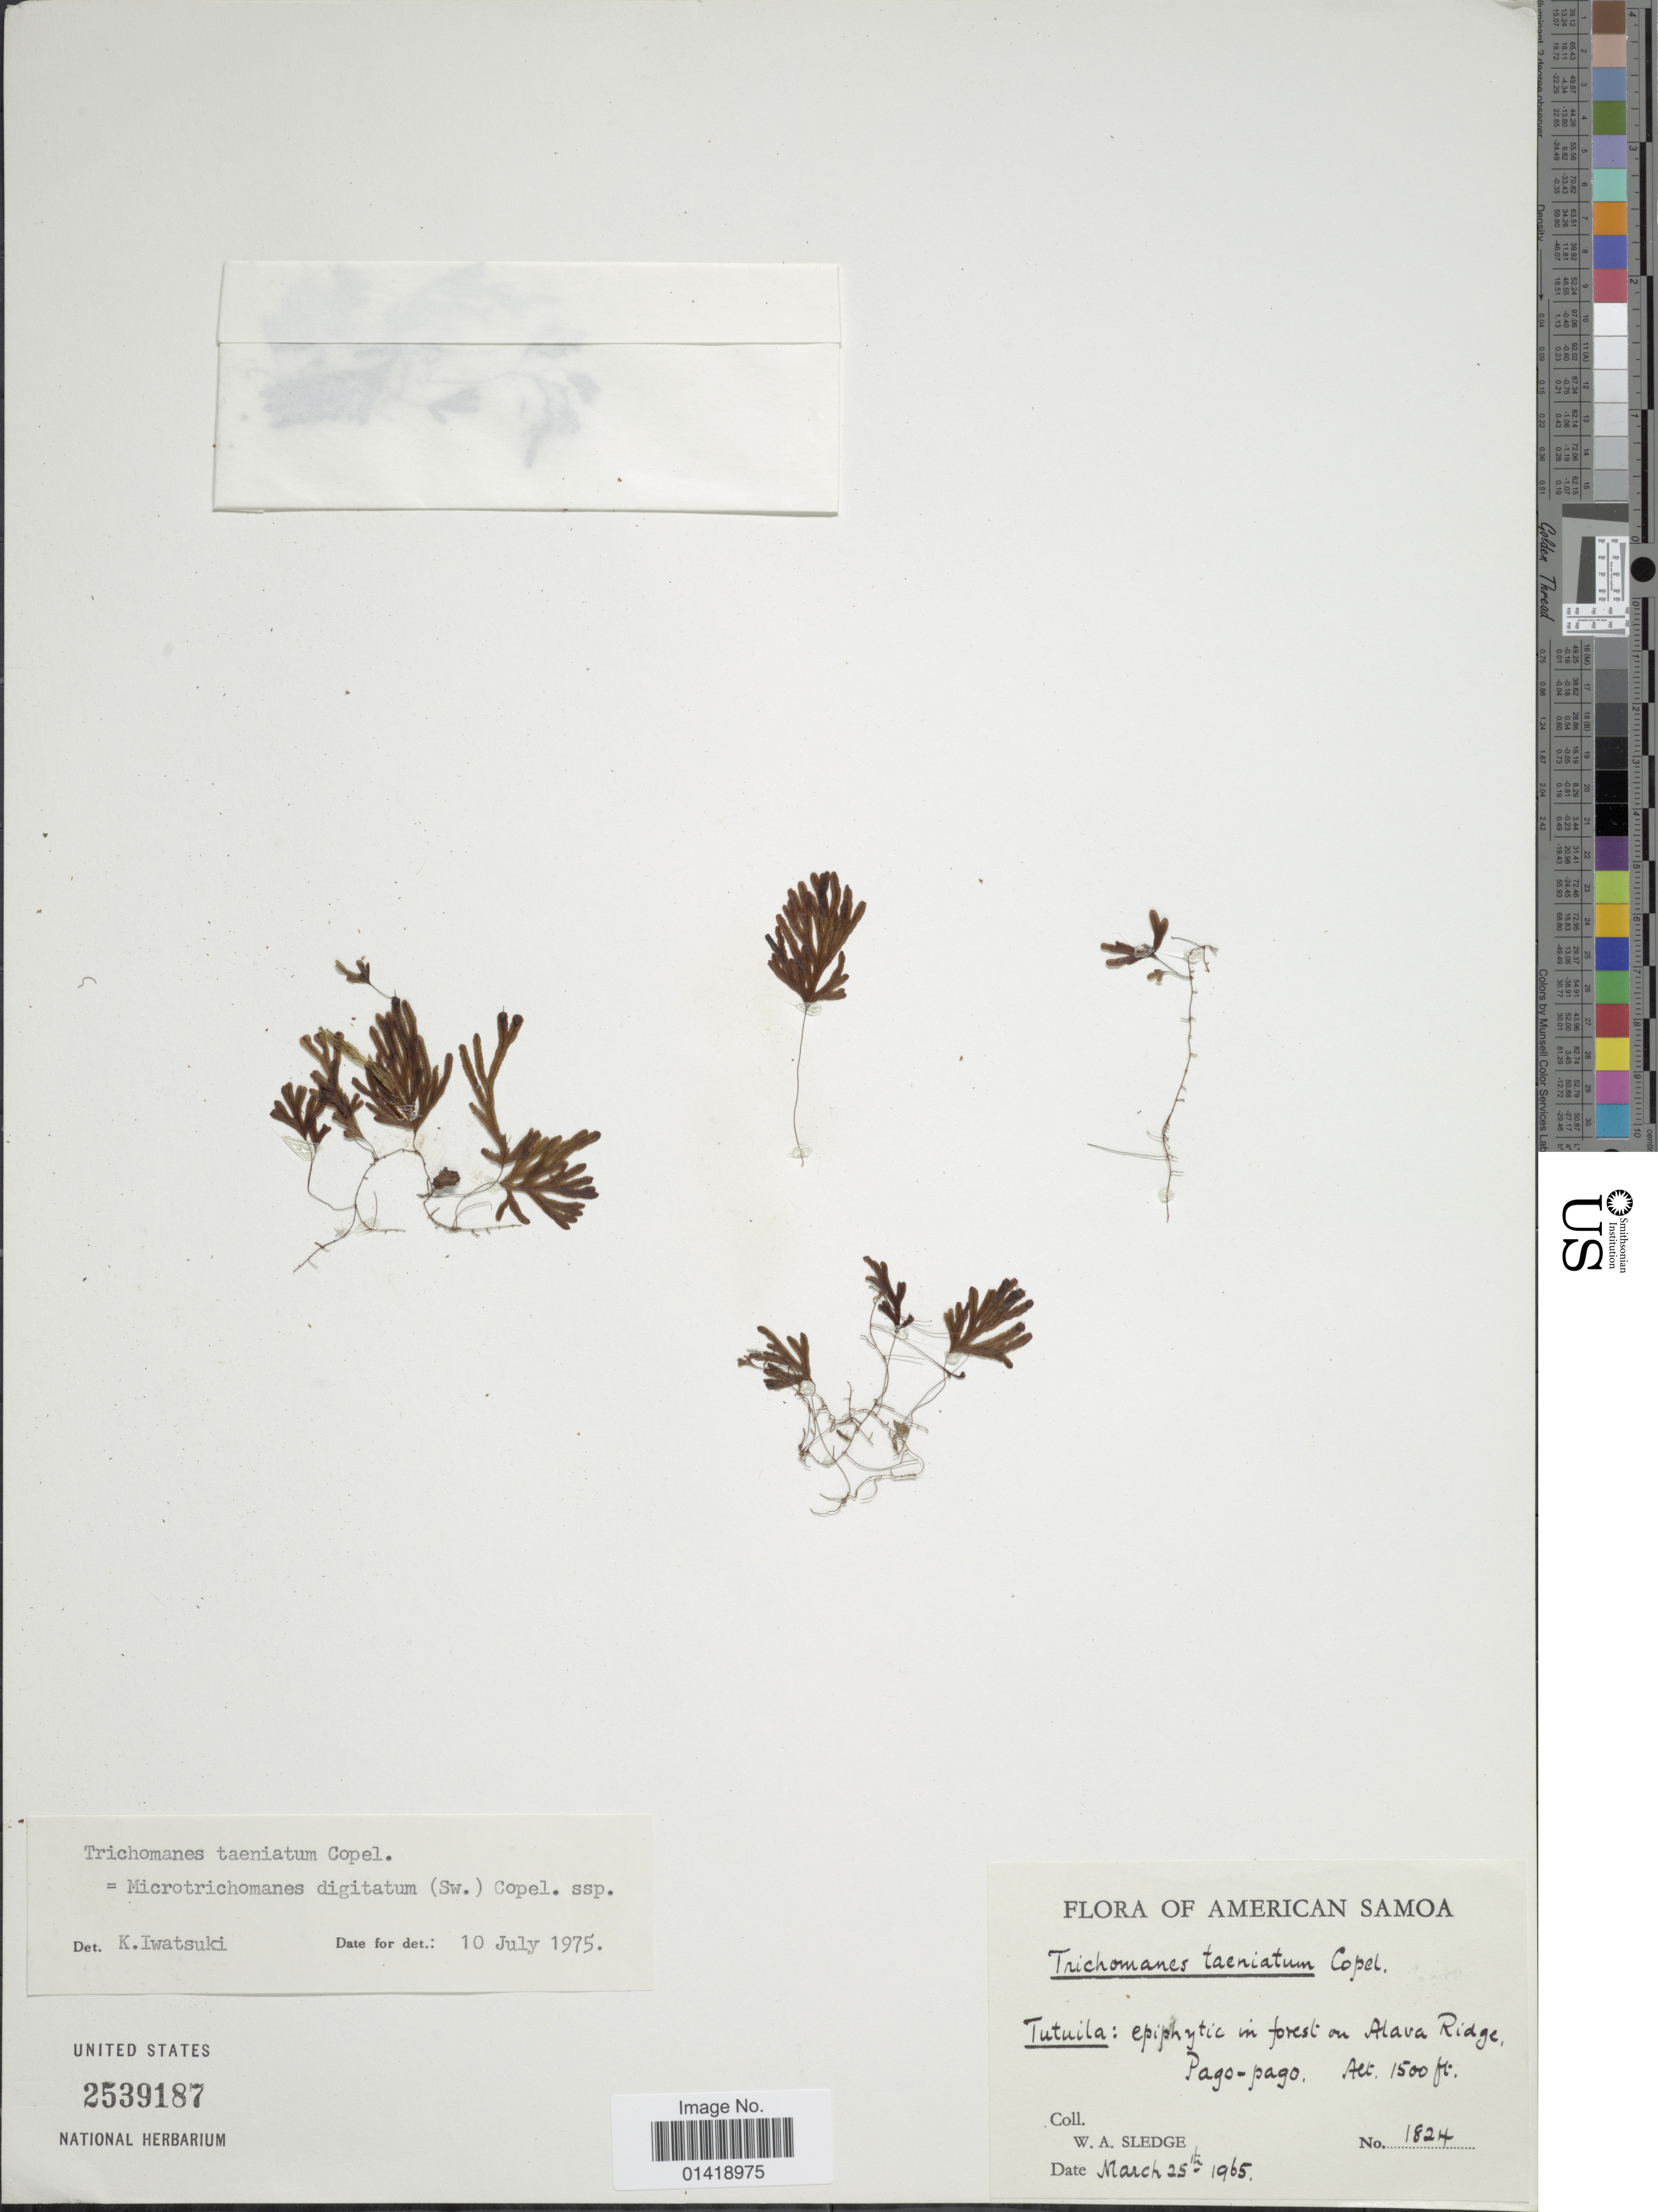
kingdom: Plantae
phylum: Tracheophyta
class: Polypodiopsida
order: Hymenophyllales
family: Hymenophyllaceae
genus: Hymenophyllum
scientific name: Hymenophyllum digitatum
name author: (Sw.) Fosberg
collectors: W. A. Sledge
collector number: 1824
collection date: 1965-03-25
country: American Samoa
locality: In forest on Alava ridge pago pago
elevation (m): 457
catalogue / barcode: US 2539187